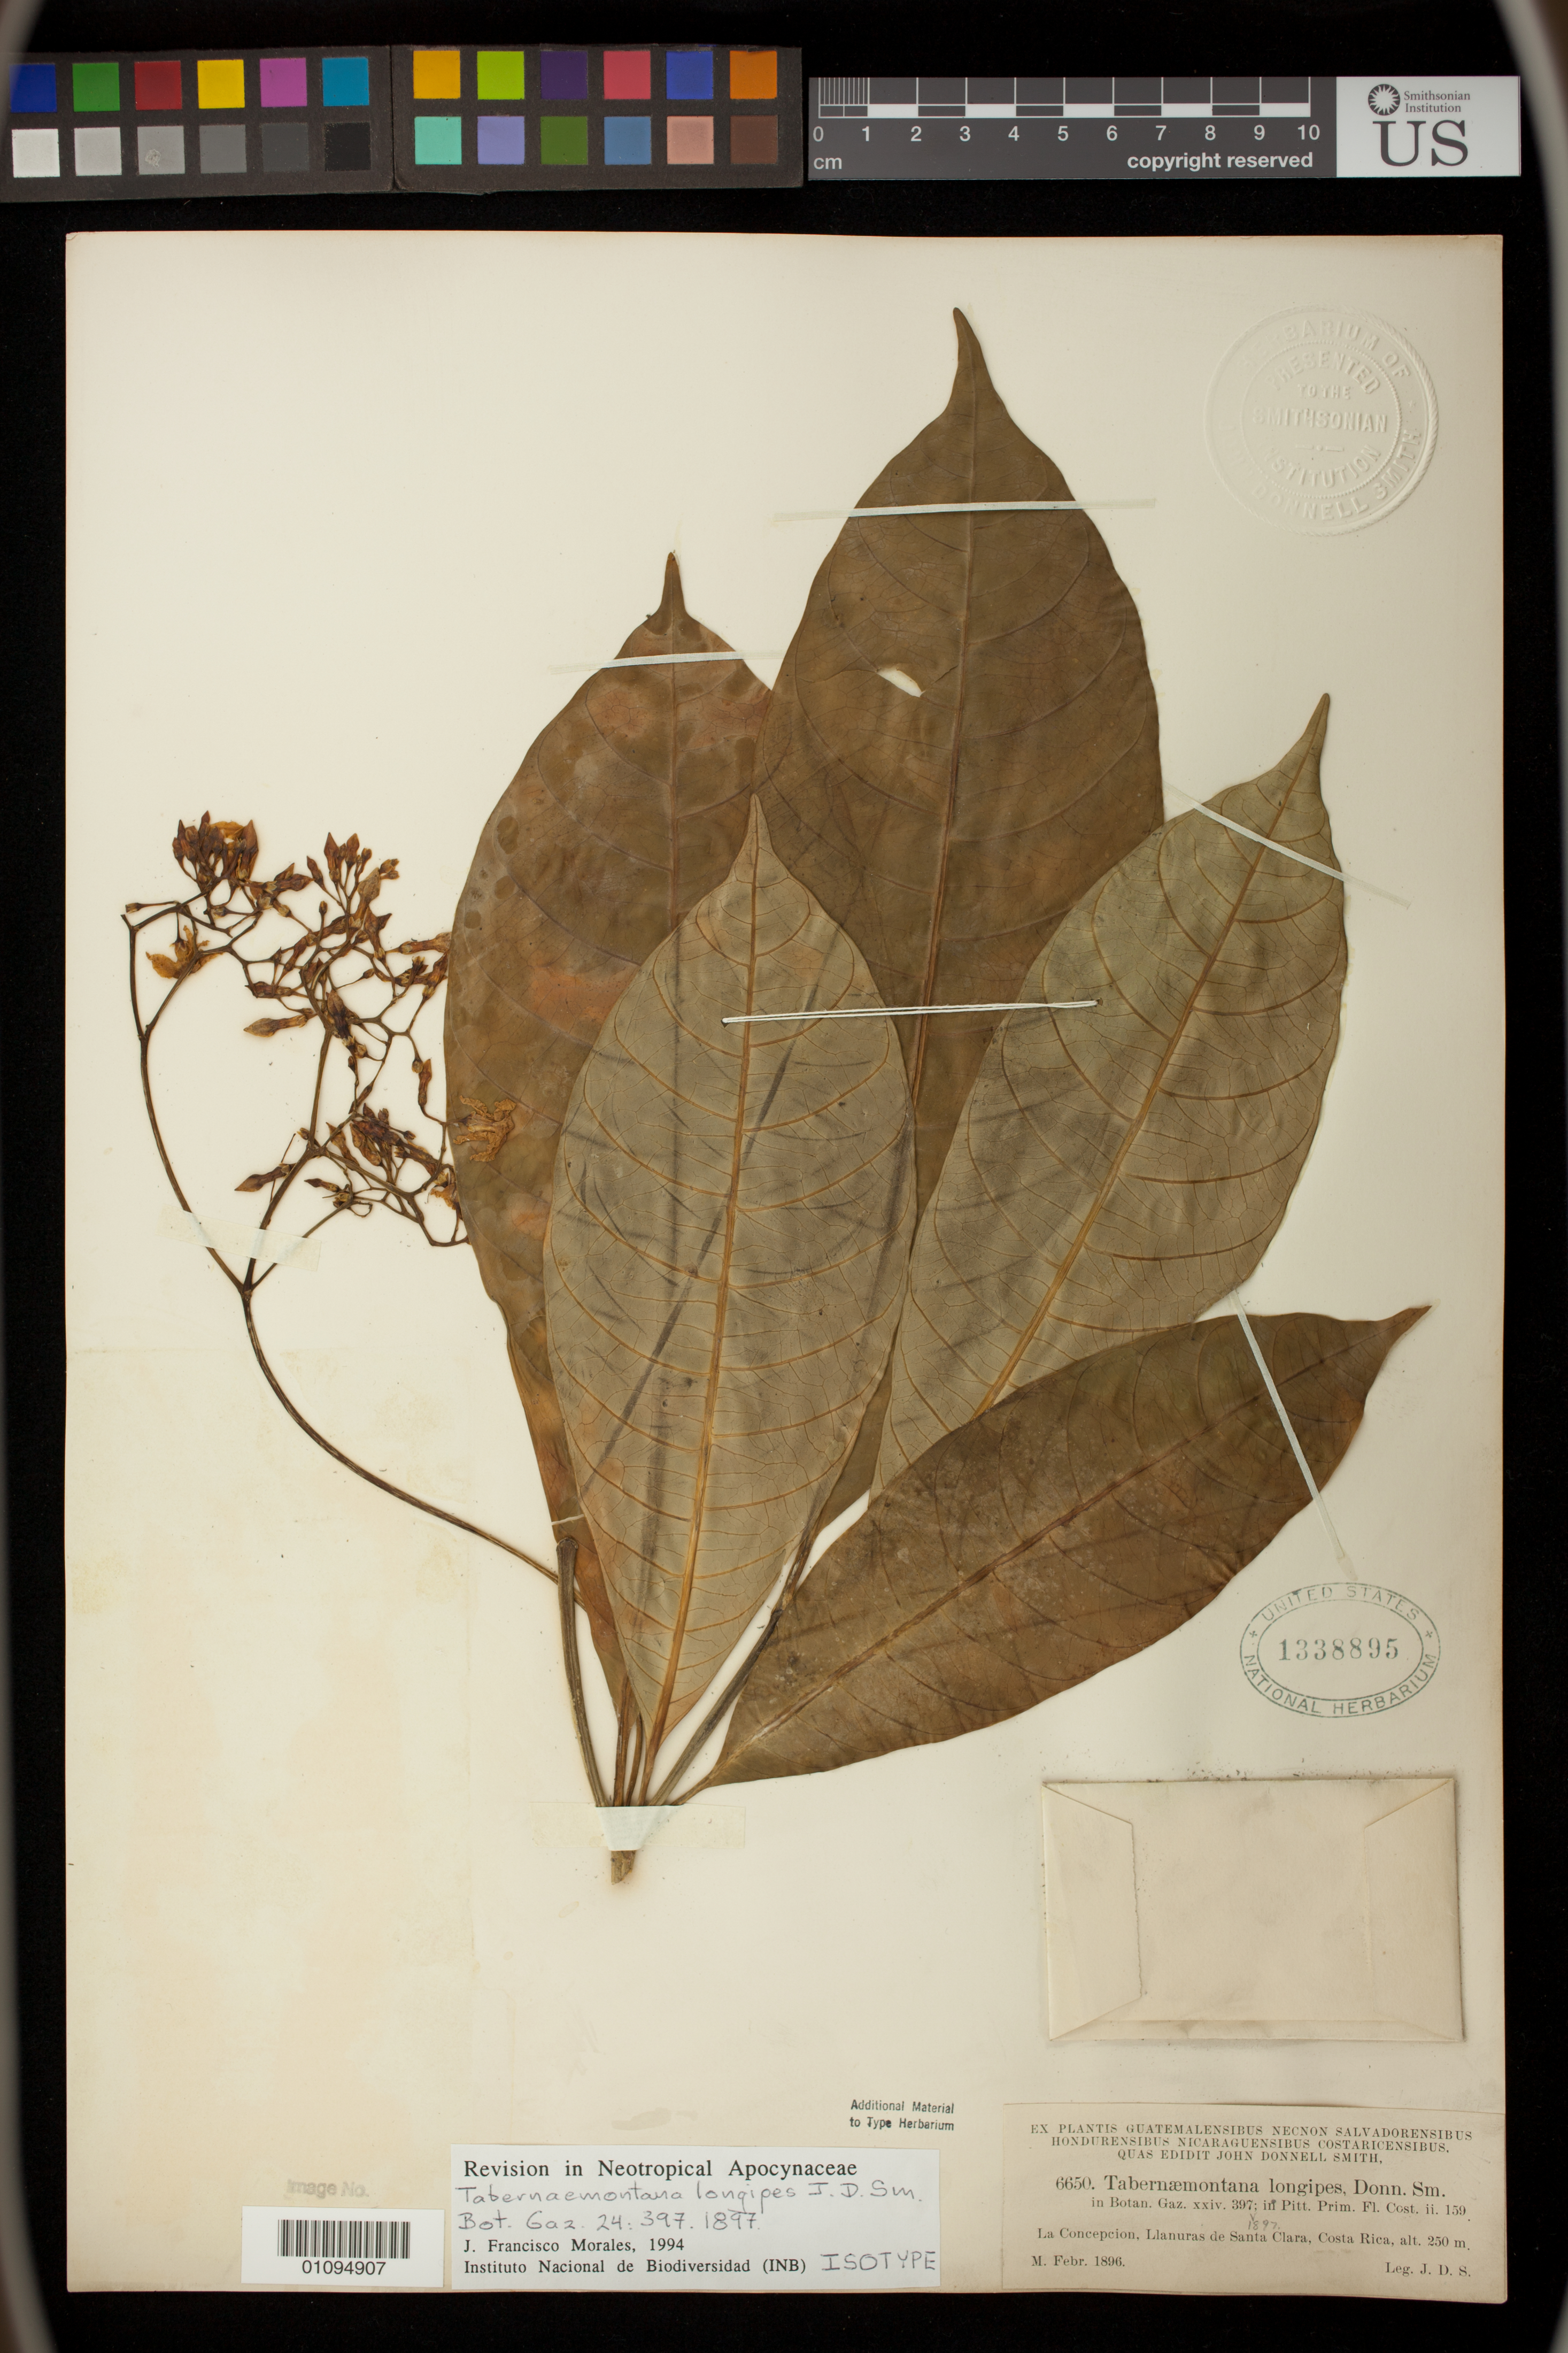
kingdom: Plantae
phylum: Tracheophyta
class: Magnoliopsida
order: Gentianales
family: Apocynaceae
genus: Tabernaemontana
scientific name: Tabernaemontana longipes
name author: Donn. Sm.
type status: Isotype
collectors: J. Donnell Smith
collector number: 6650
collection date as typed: Feb 1896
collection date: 1896-02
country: Costa Rica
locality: La Concepcion, Llanuras de Santa Clara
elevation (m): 250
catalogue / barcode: US 1338895